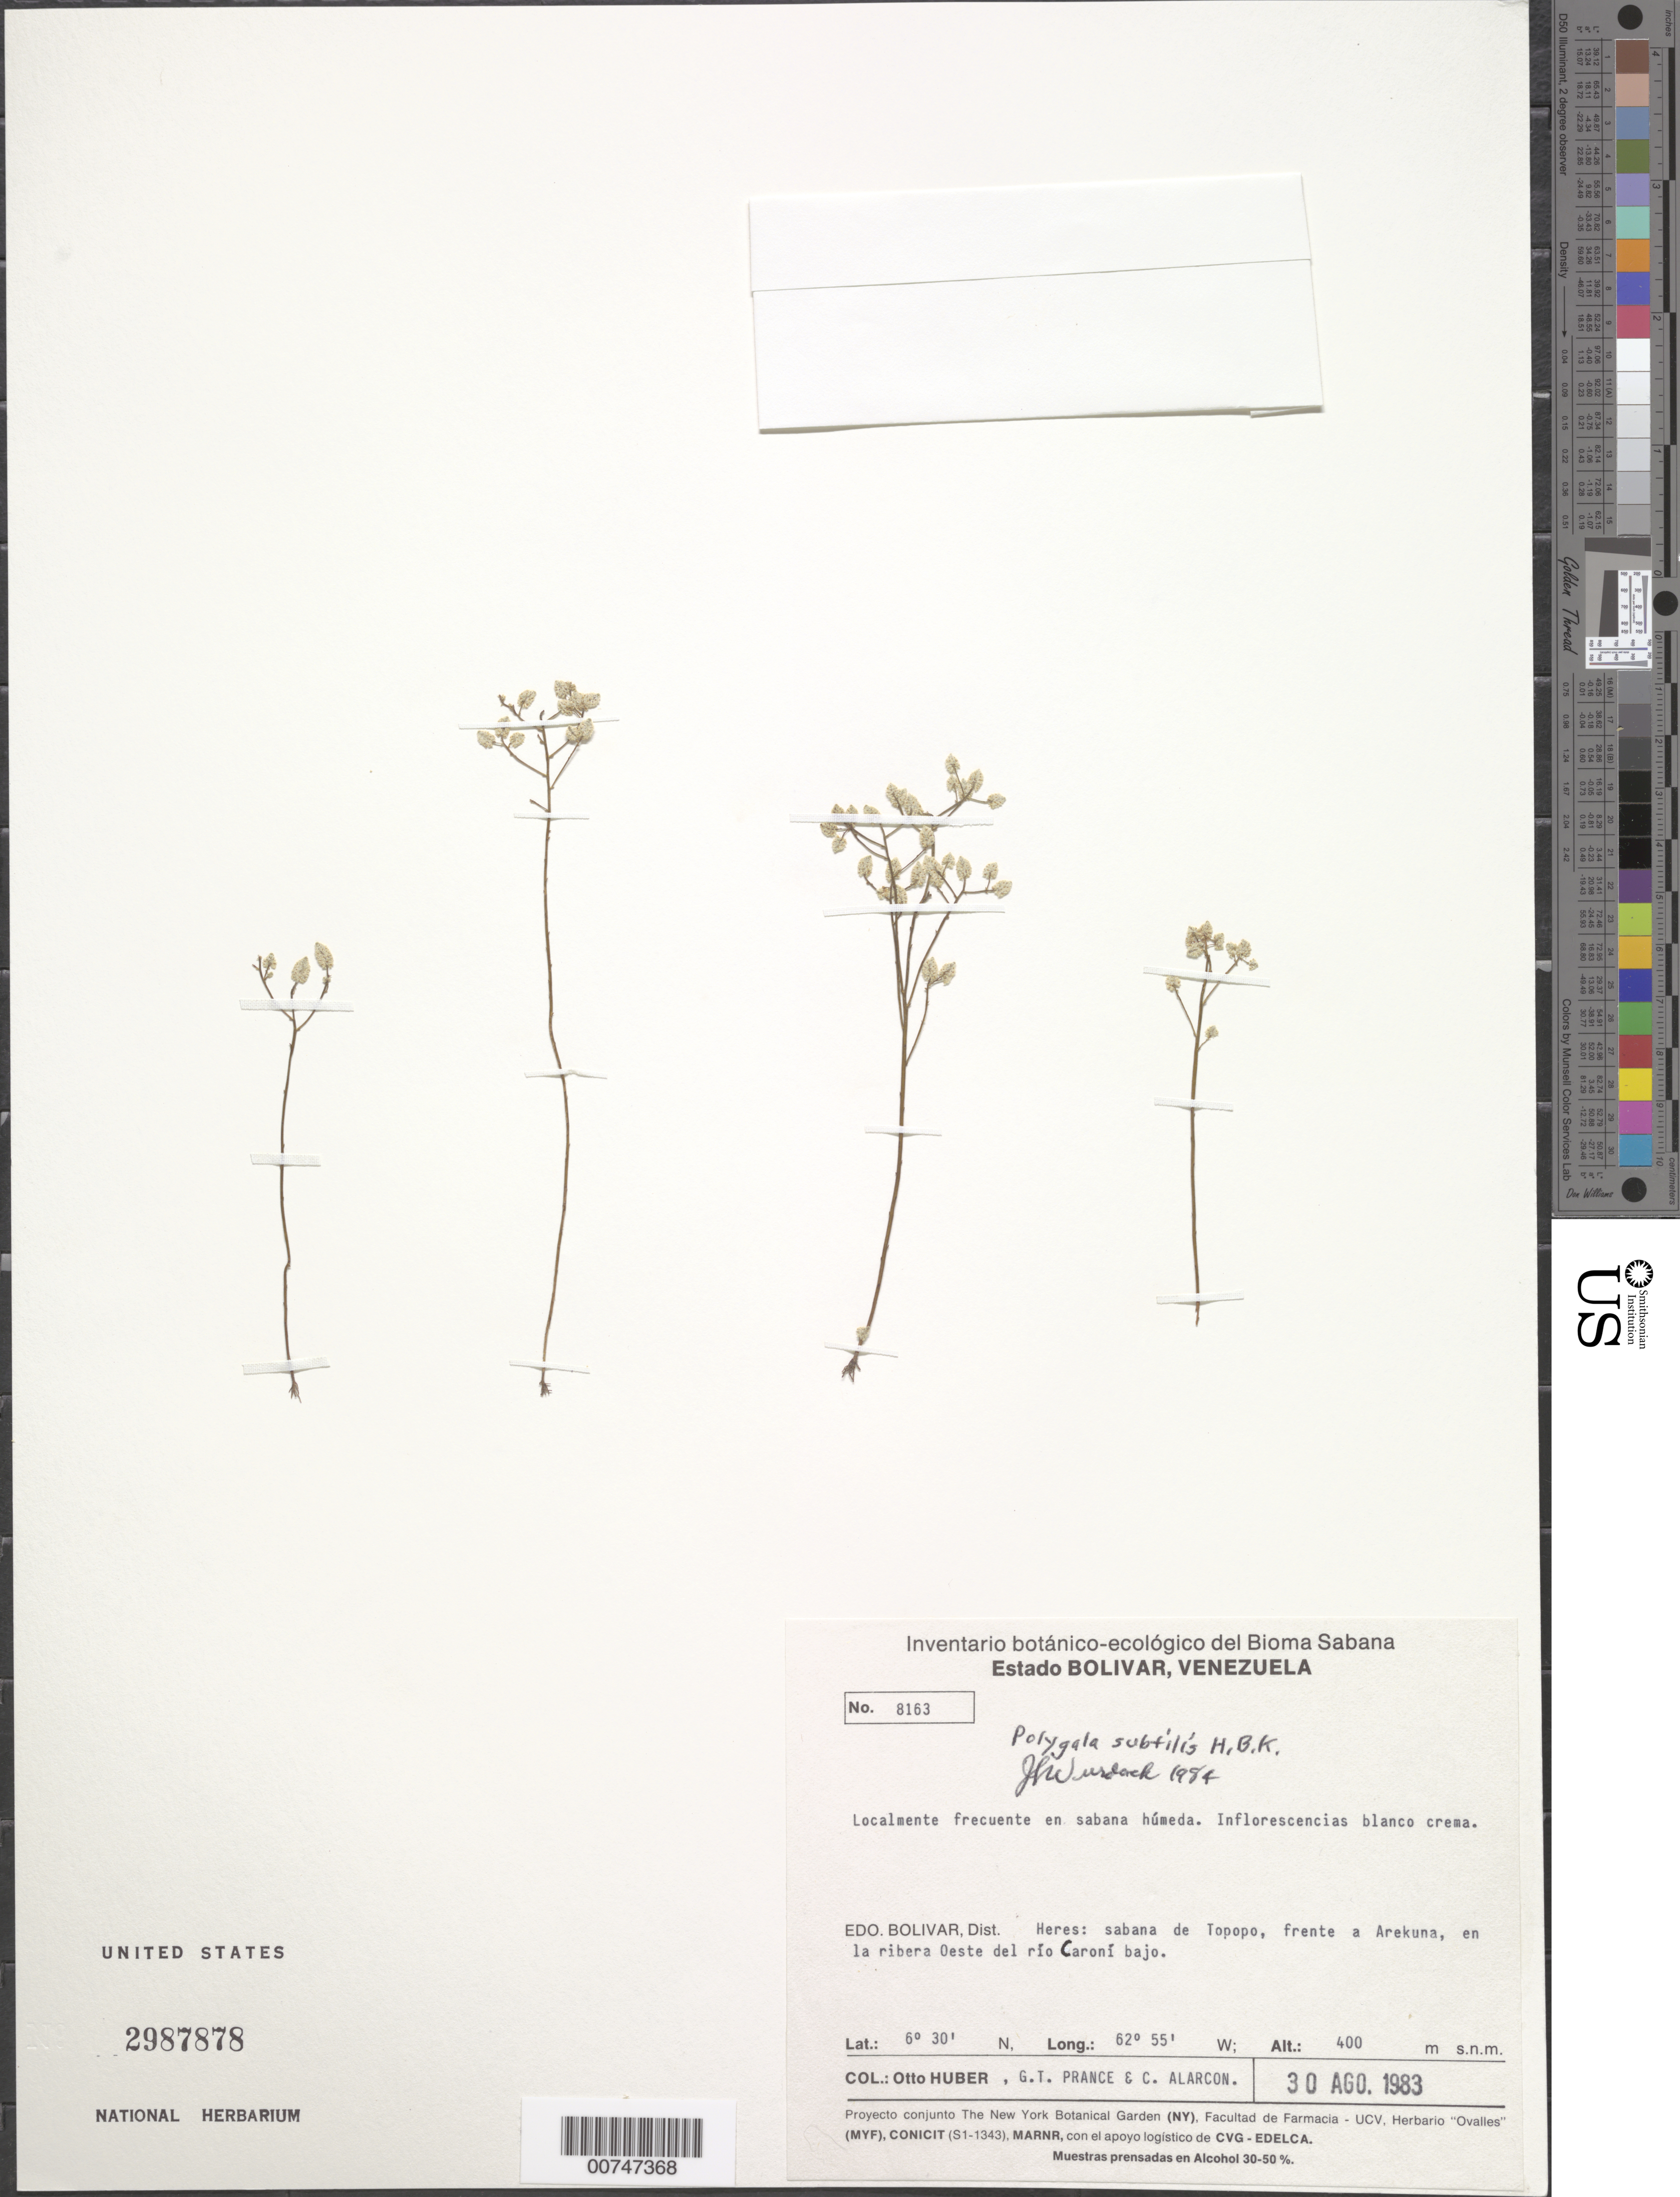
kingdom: Plantae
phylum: Tracheophyta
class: Magnoliopsida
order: Fabales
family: Polygalaceae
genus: Polygala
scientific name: Polygala subtilis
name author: Kunth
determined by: Wurdack, John J., (US), US (UNITED STATES)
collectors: O. Huber, G. T. Prance & C. Alarcon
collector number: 8163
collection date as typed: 30-Aug-83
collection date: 1983-08-30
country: Venezuela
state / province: Bolívar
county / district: Heres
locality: Topopo sabana, frente a Arekuna, W del Río Caroní bajo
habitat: Wet savanna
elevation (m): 400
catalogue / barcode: US 2987878